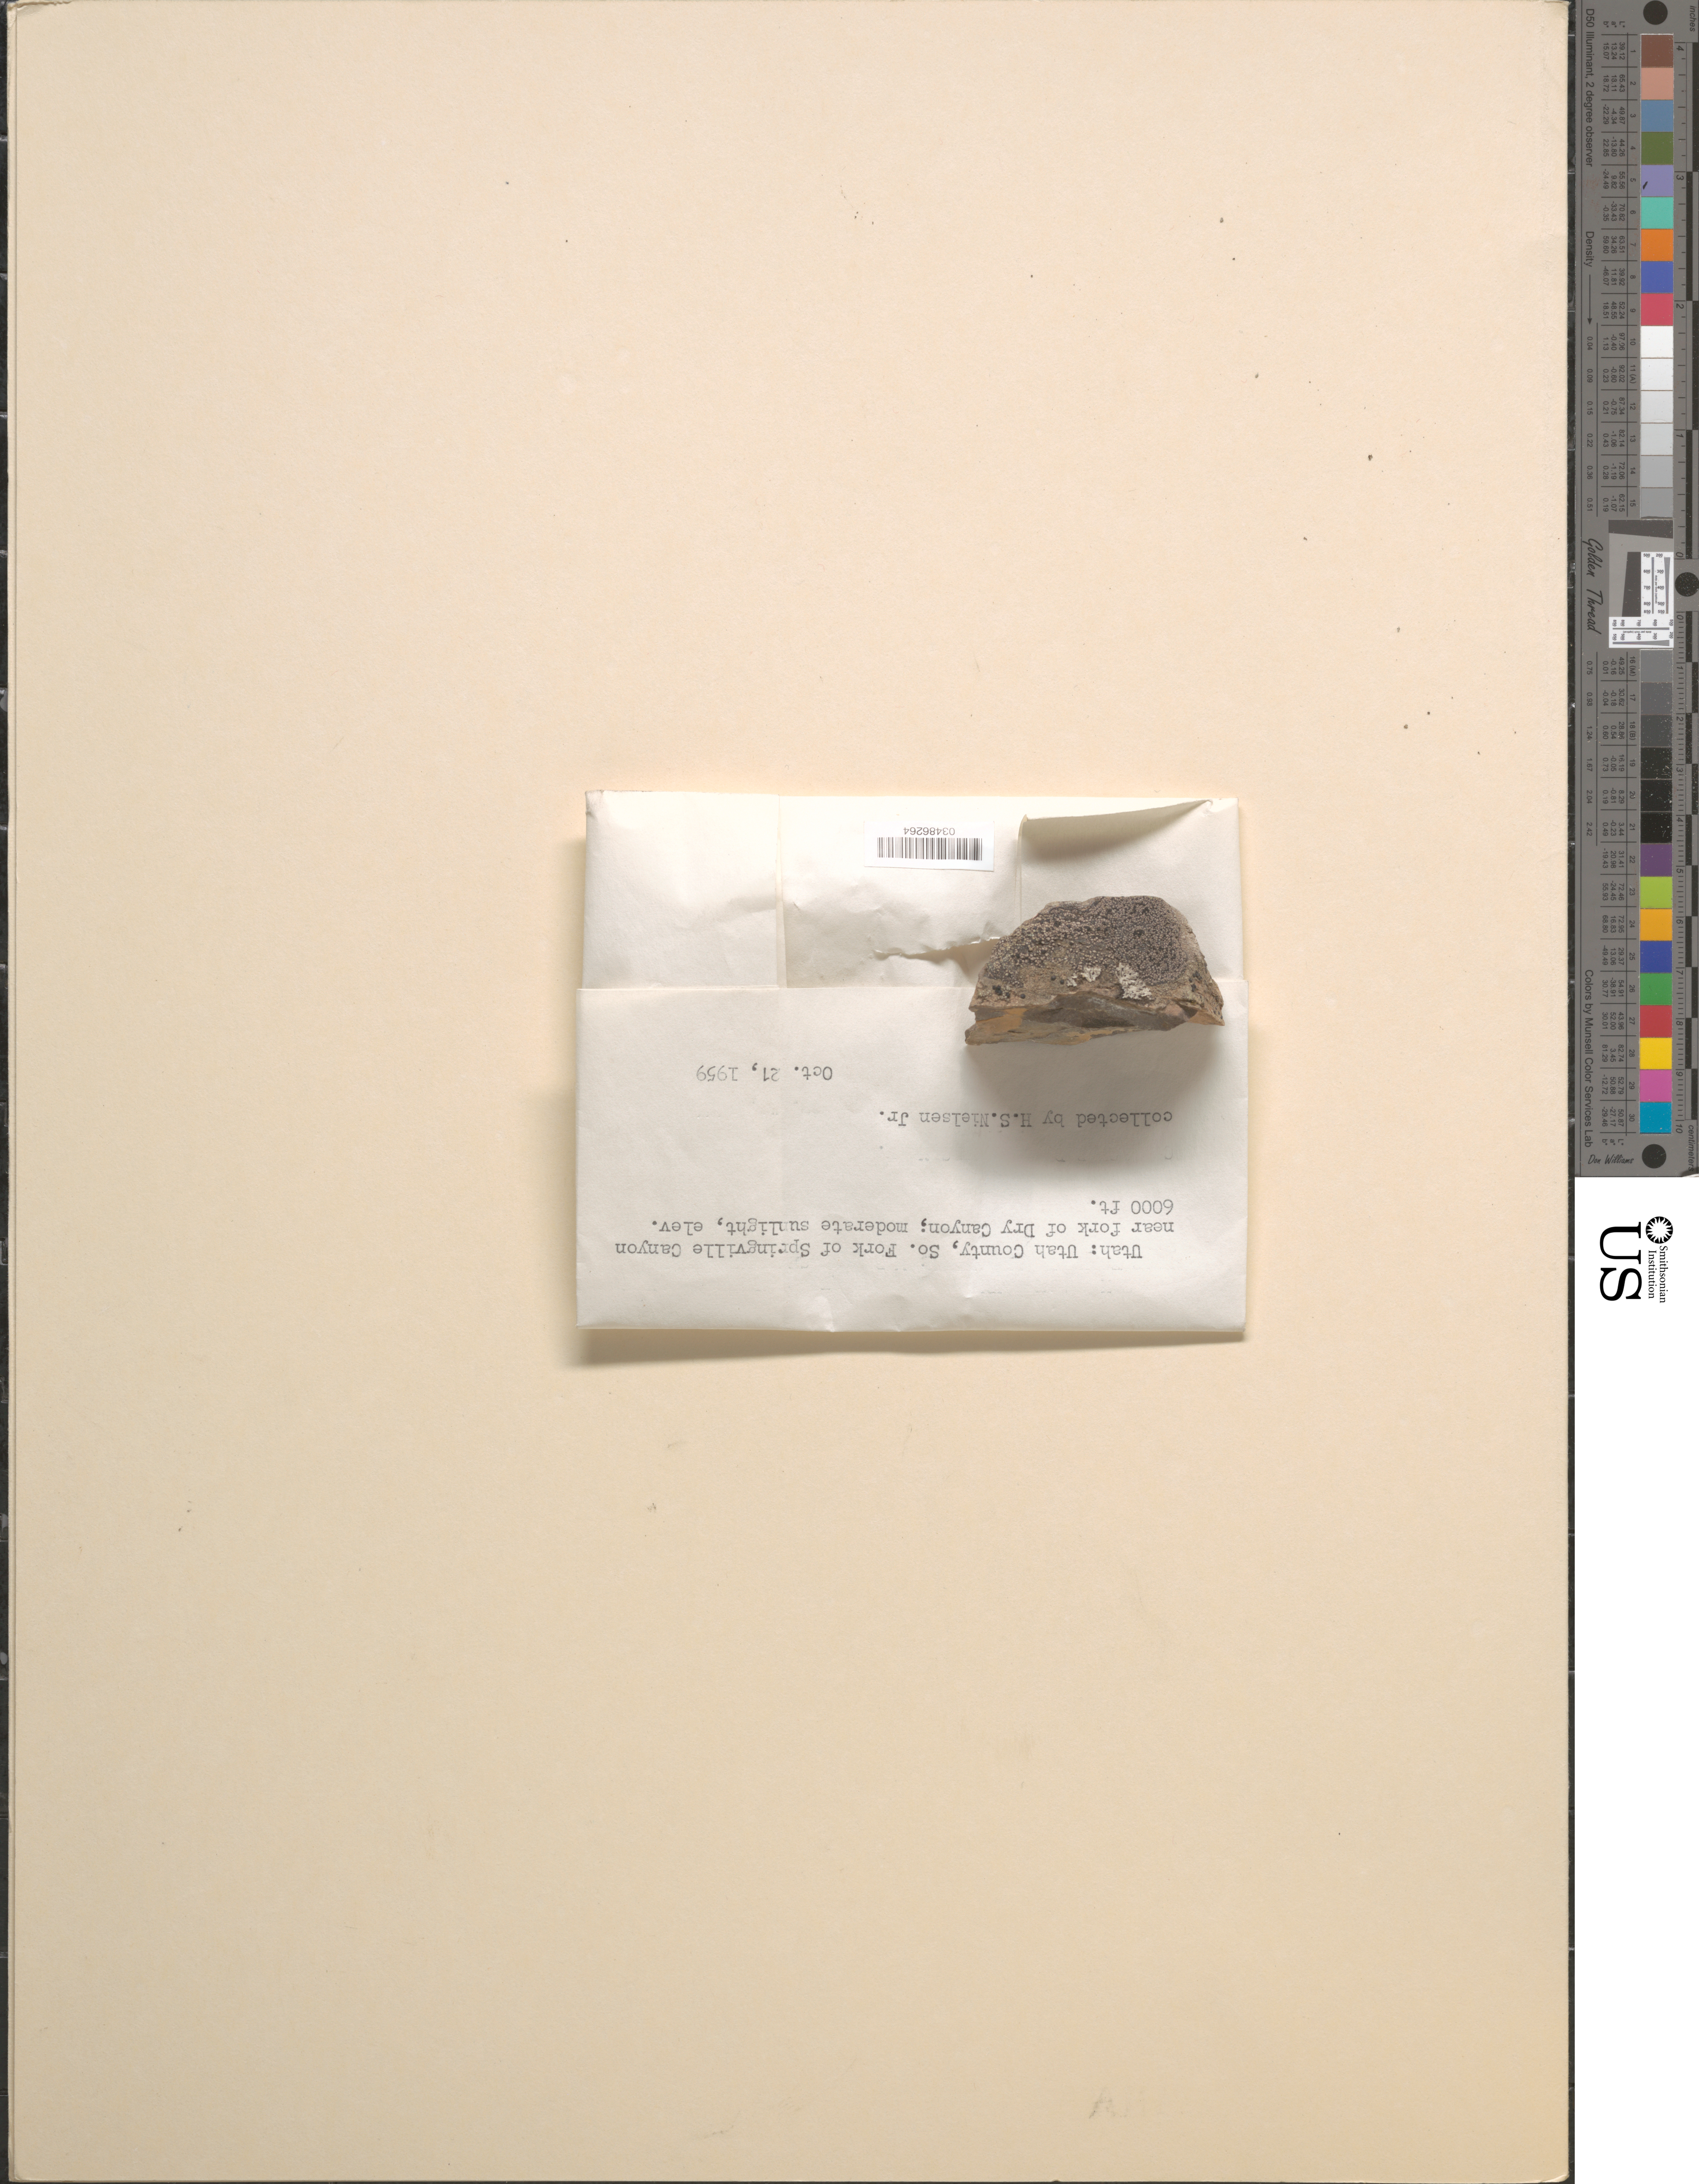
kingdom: Fungi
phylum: Ascomycota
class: Lecanoromycetes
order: Rhizocarpales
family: Rhizocarpaceae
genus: Rhizocarpon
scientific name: Rhizocarpon sp.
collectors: H. S. Nielsen Jr.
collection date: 1959-10-21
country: United States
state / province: Utah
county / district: Utah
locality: S Fork Springville Canyon near Dry Canyon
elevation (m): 1829